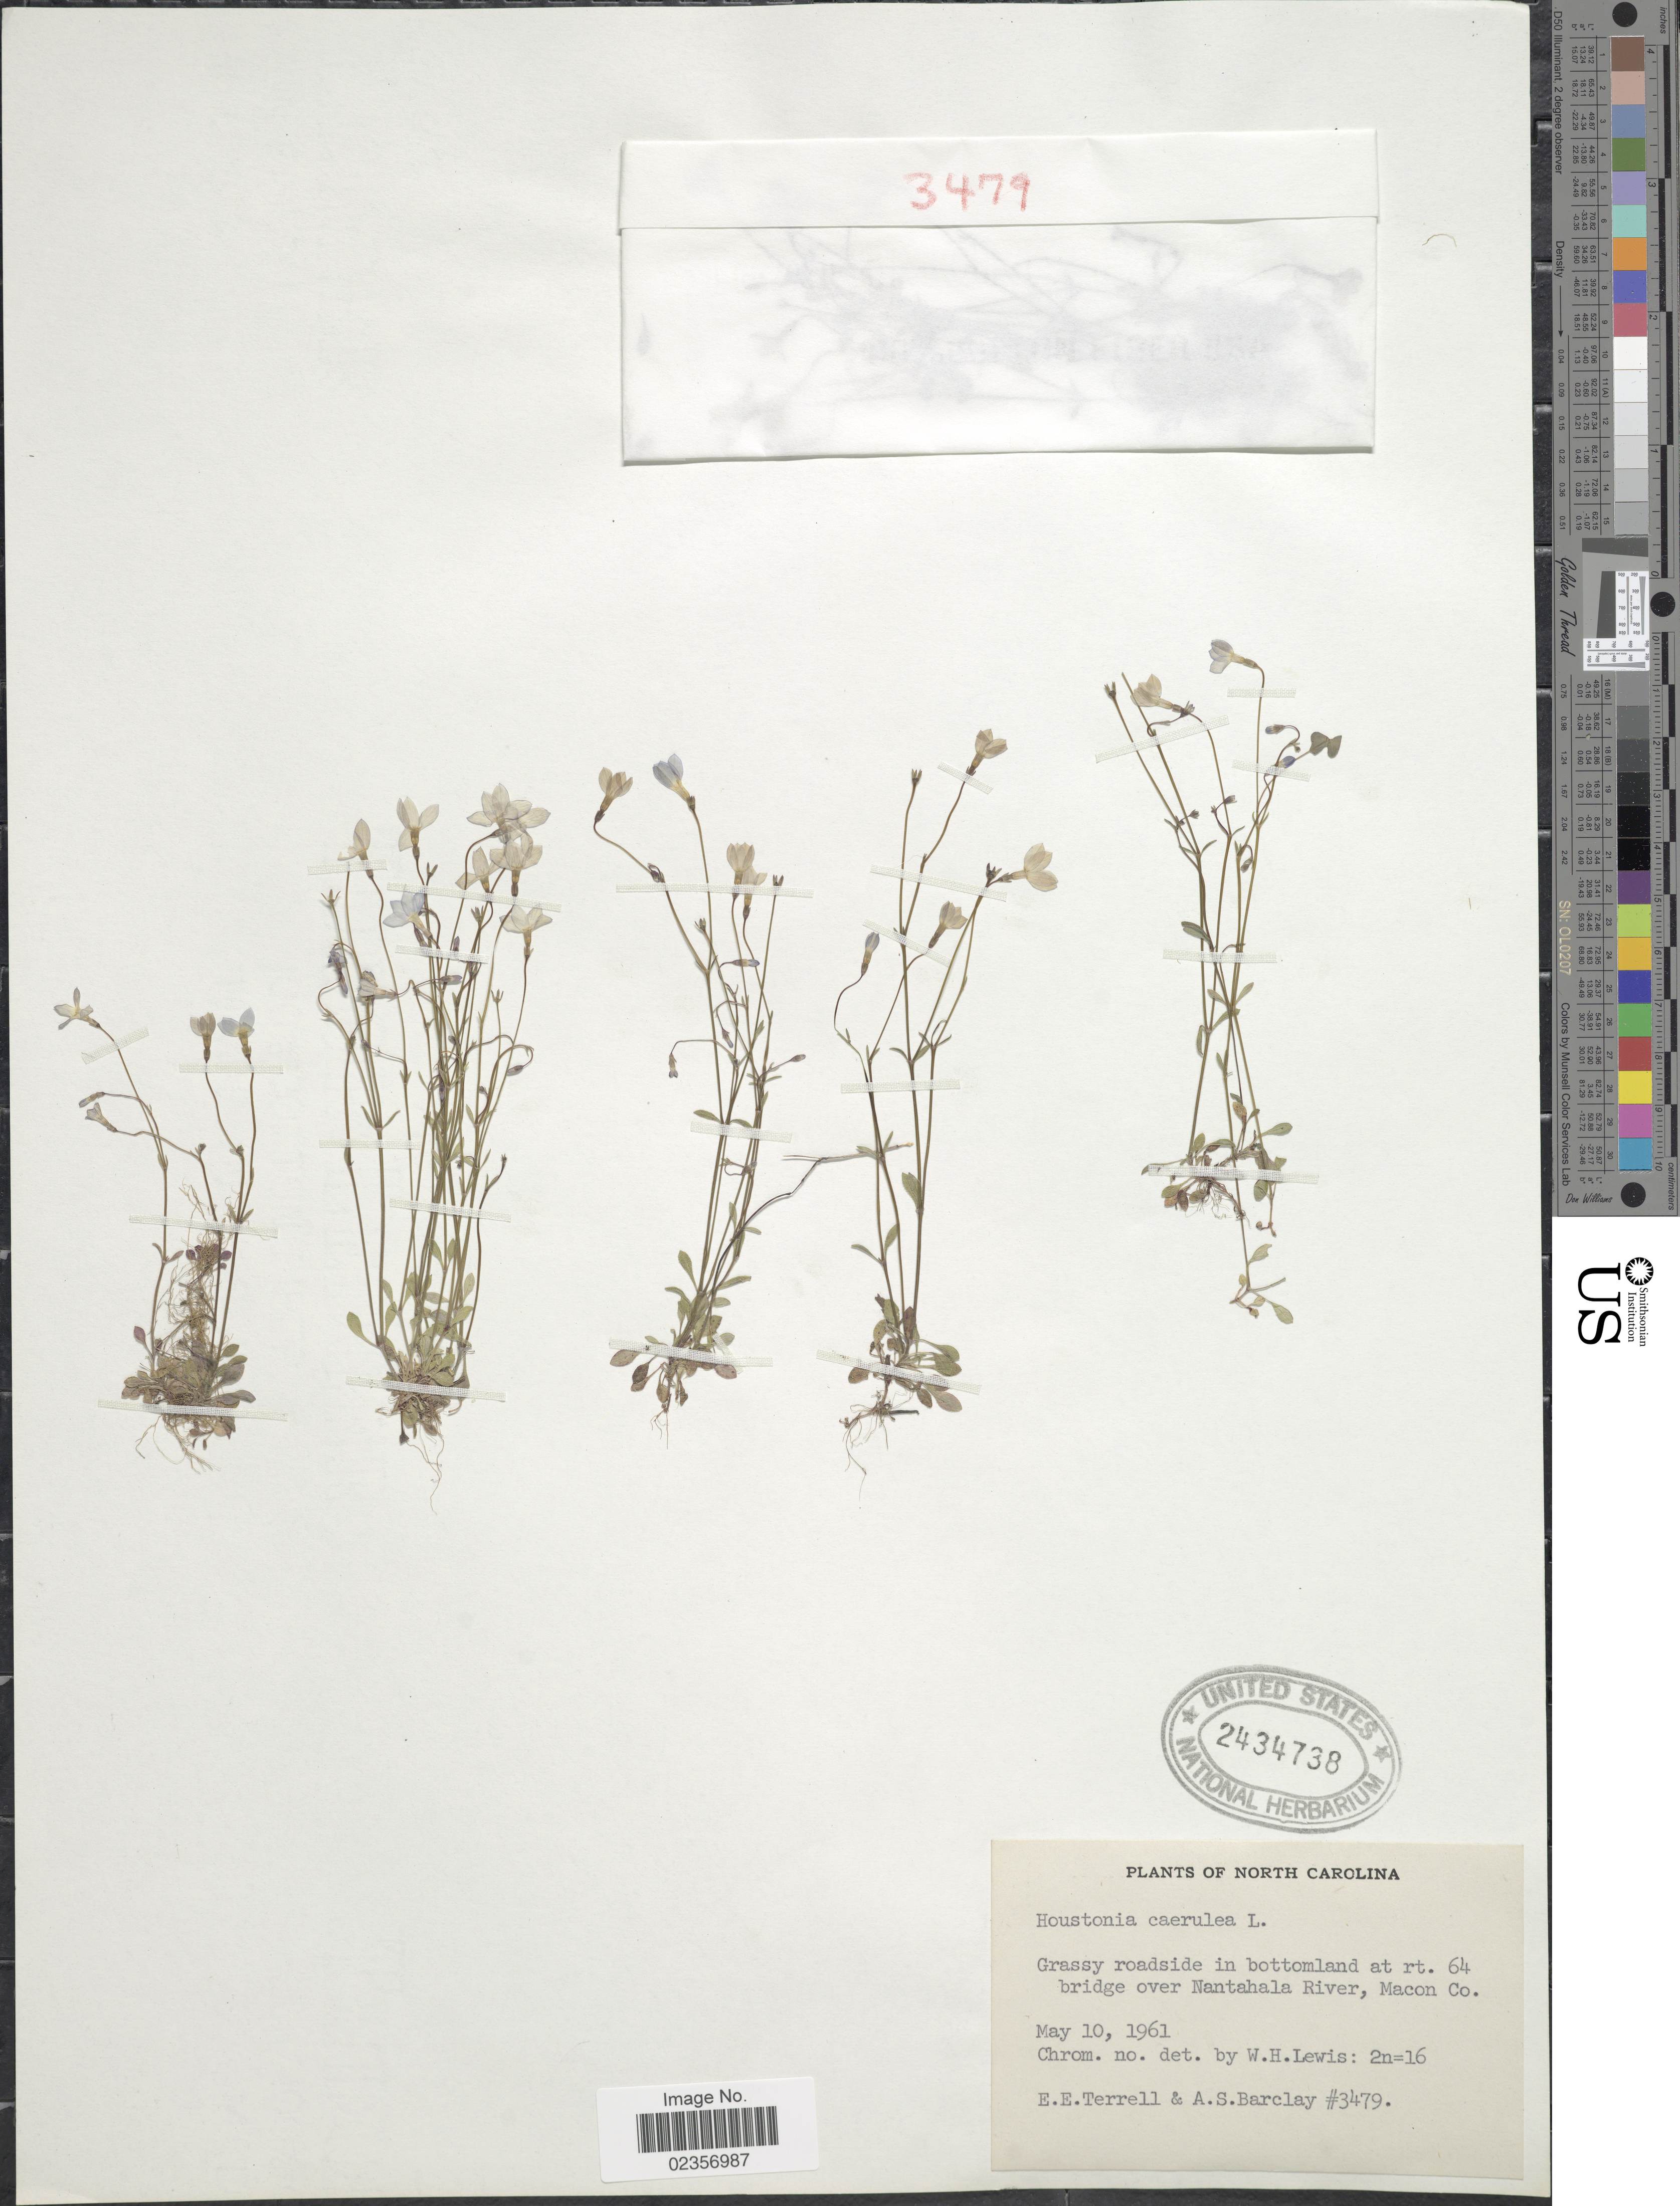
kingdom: Plantae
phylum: Tracheophyta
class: Magnoliopsida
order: Gentianales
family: Rubiaceae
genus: Houstonia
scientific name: Houstonia caerulea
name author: L.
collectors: E. E. Terrell & A. S. Barclay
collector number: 3479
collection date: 1961-05-10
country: United States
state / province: North Carolina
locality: Grassy roadside in bottomland at rt. 64 bridge over Nantahala River, Macon Co.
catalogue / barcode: US 2434738